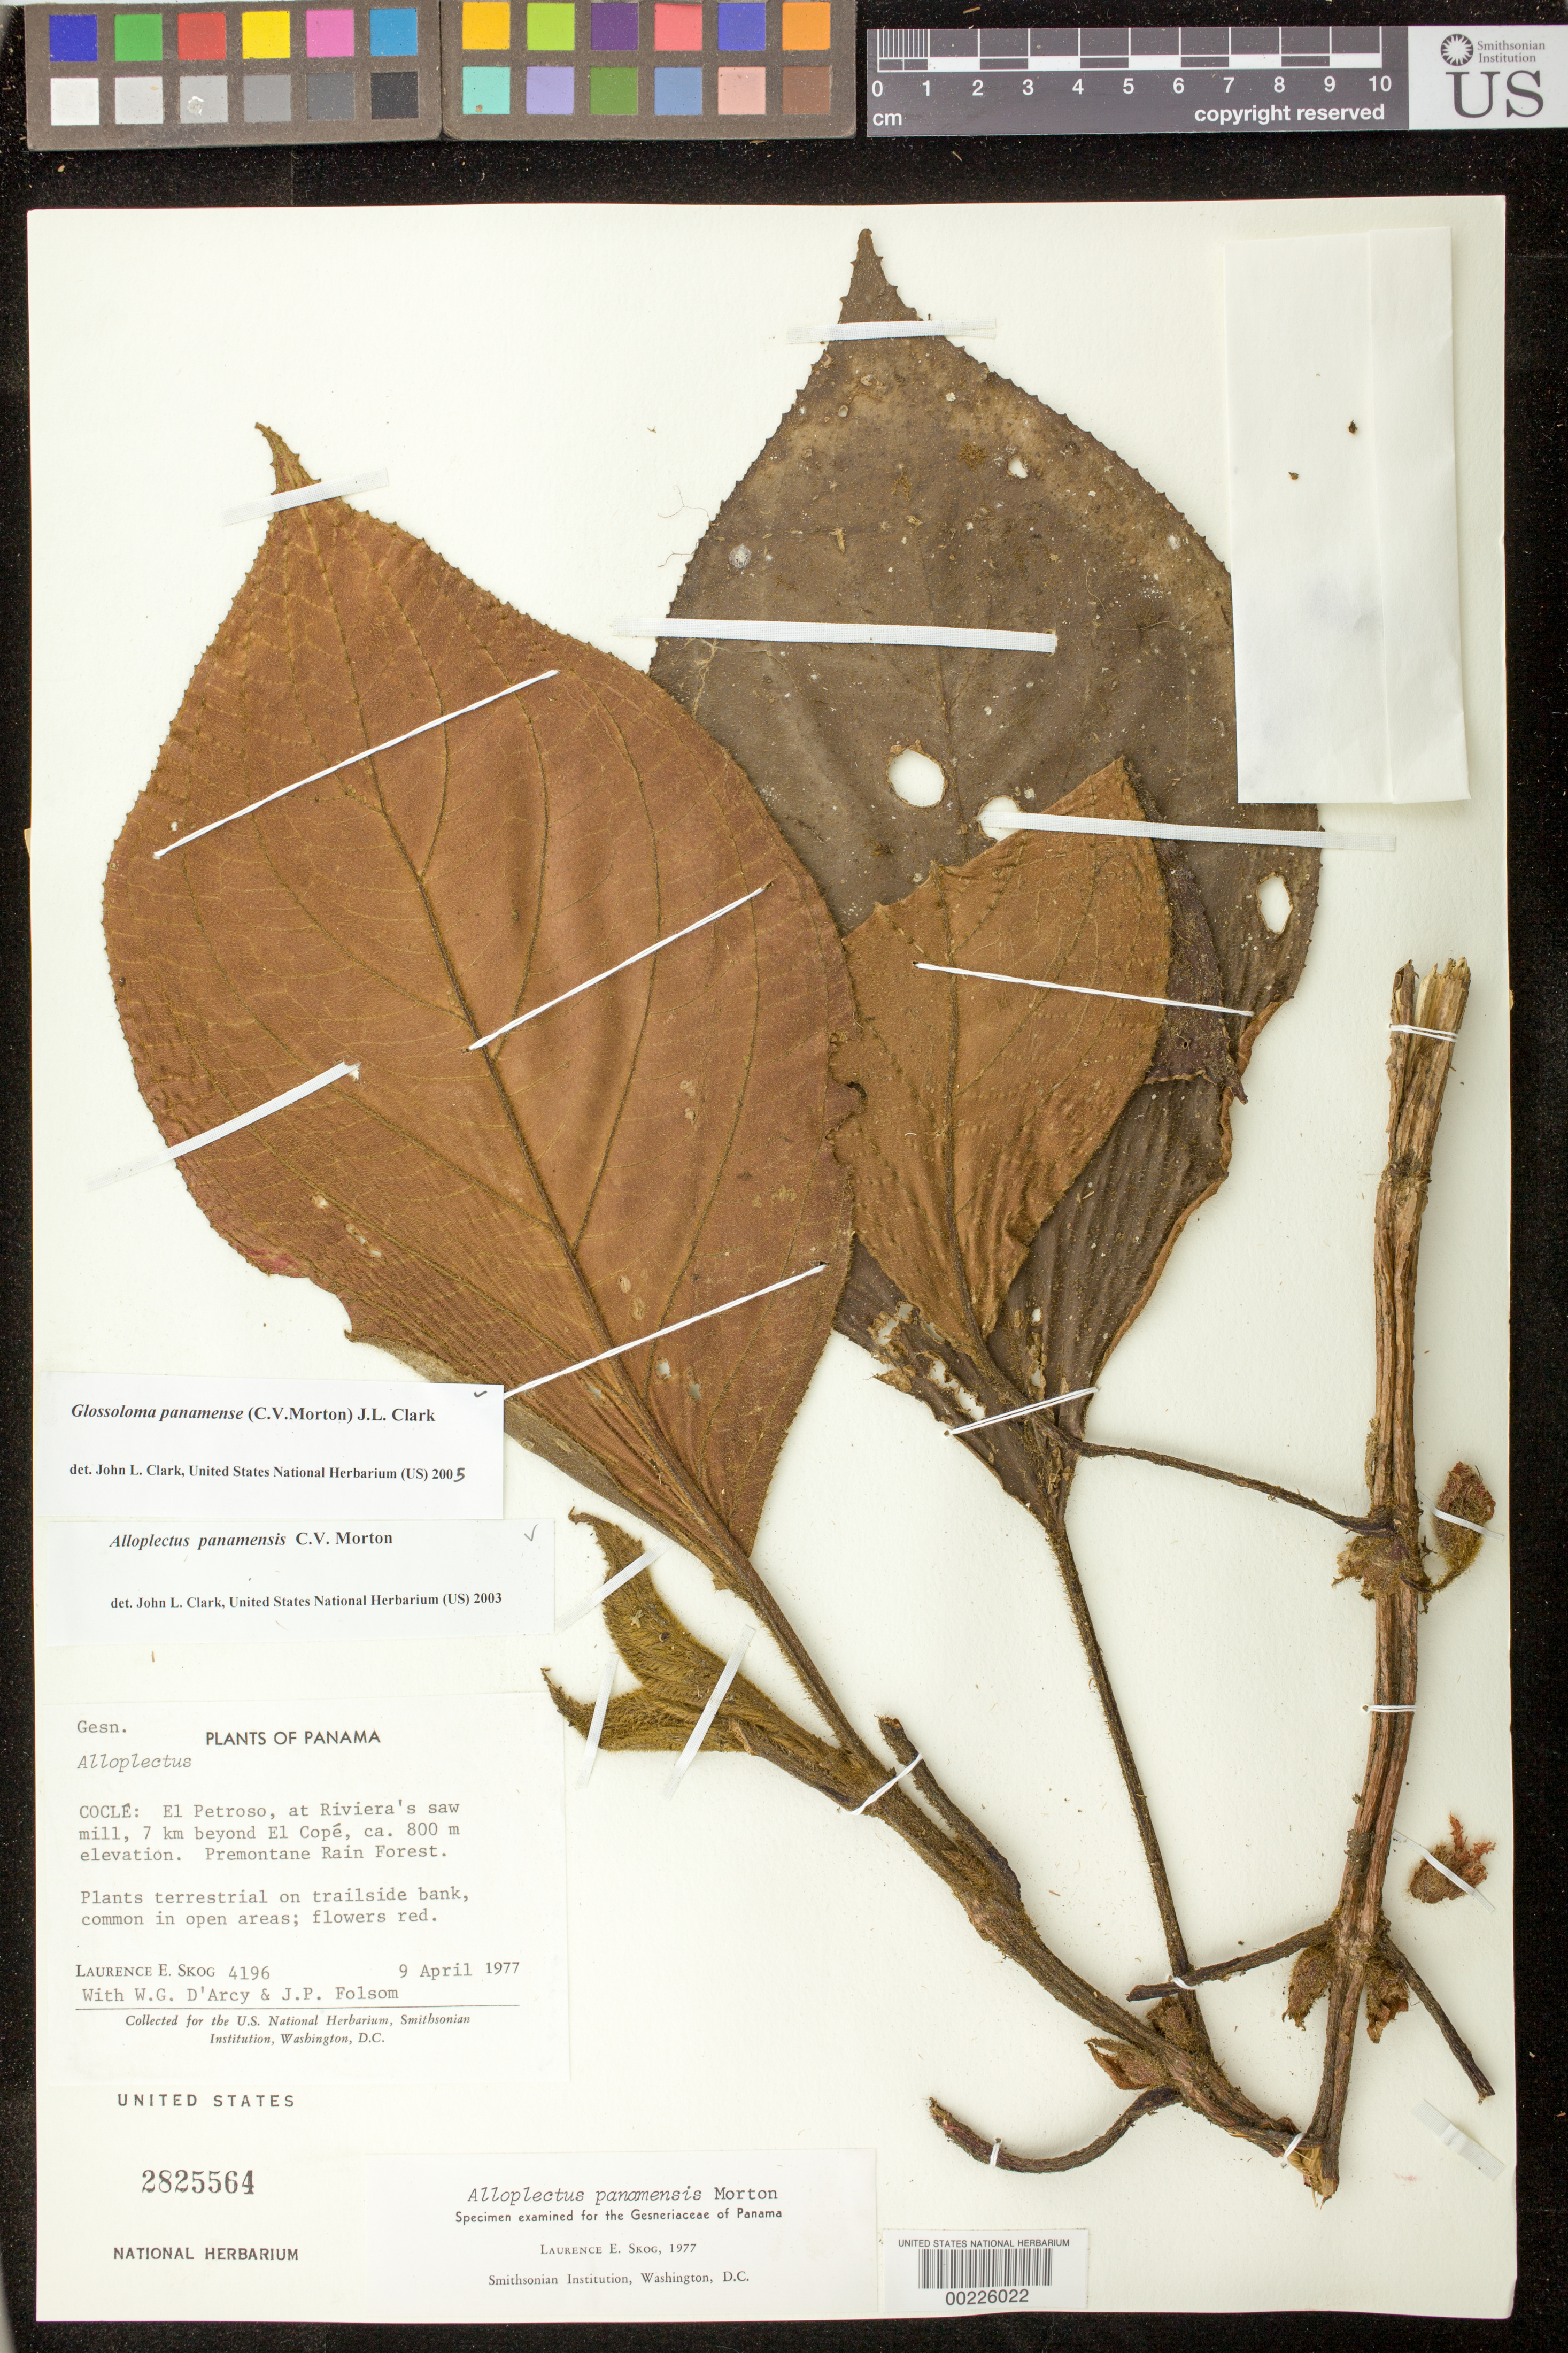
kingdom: Plantae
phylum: Tracheophyta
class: Magnoliopsida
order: Lamiales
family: Gesneriaceae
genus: Glossoloma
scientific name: Glossoloma panamense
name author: (C.V. Morton) J.L. Clark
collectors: L. E. Skog, W. G. D'Arcy & J. P. Folsom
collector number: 4196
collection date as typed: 09 Apr 1977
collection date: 1977-04-09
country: Panama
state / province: Coclé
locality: El Petroso, at Riviera's saw mill, 7 km beyond El Cope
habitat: Premontane rain forest; on trailside bank, common in open areas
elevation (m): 800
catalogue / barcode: US 2825564